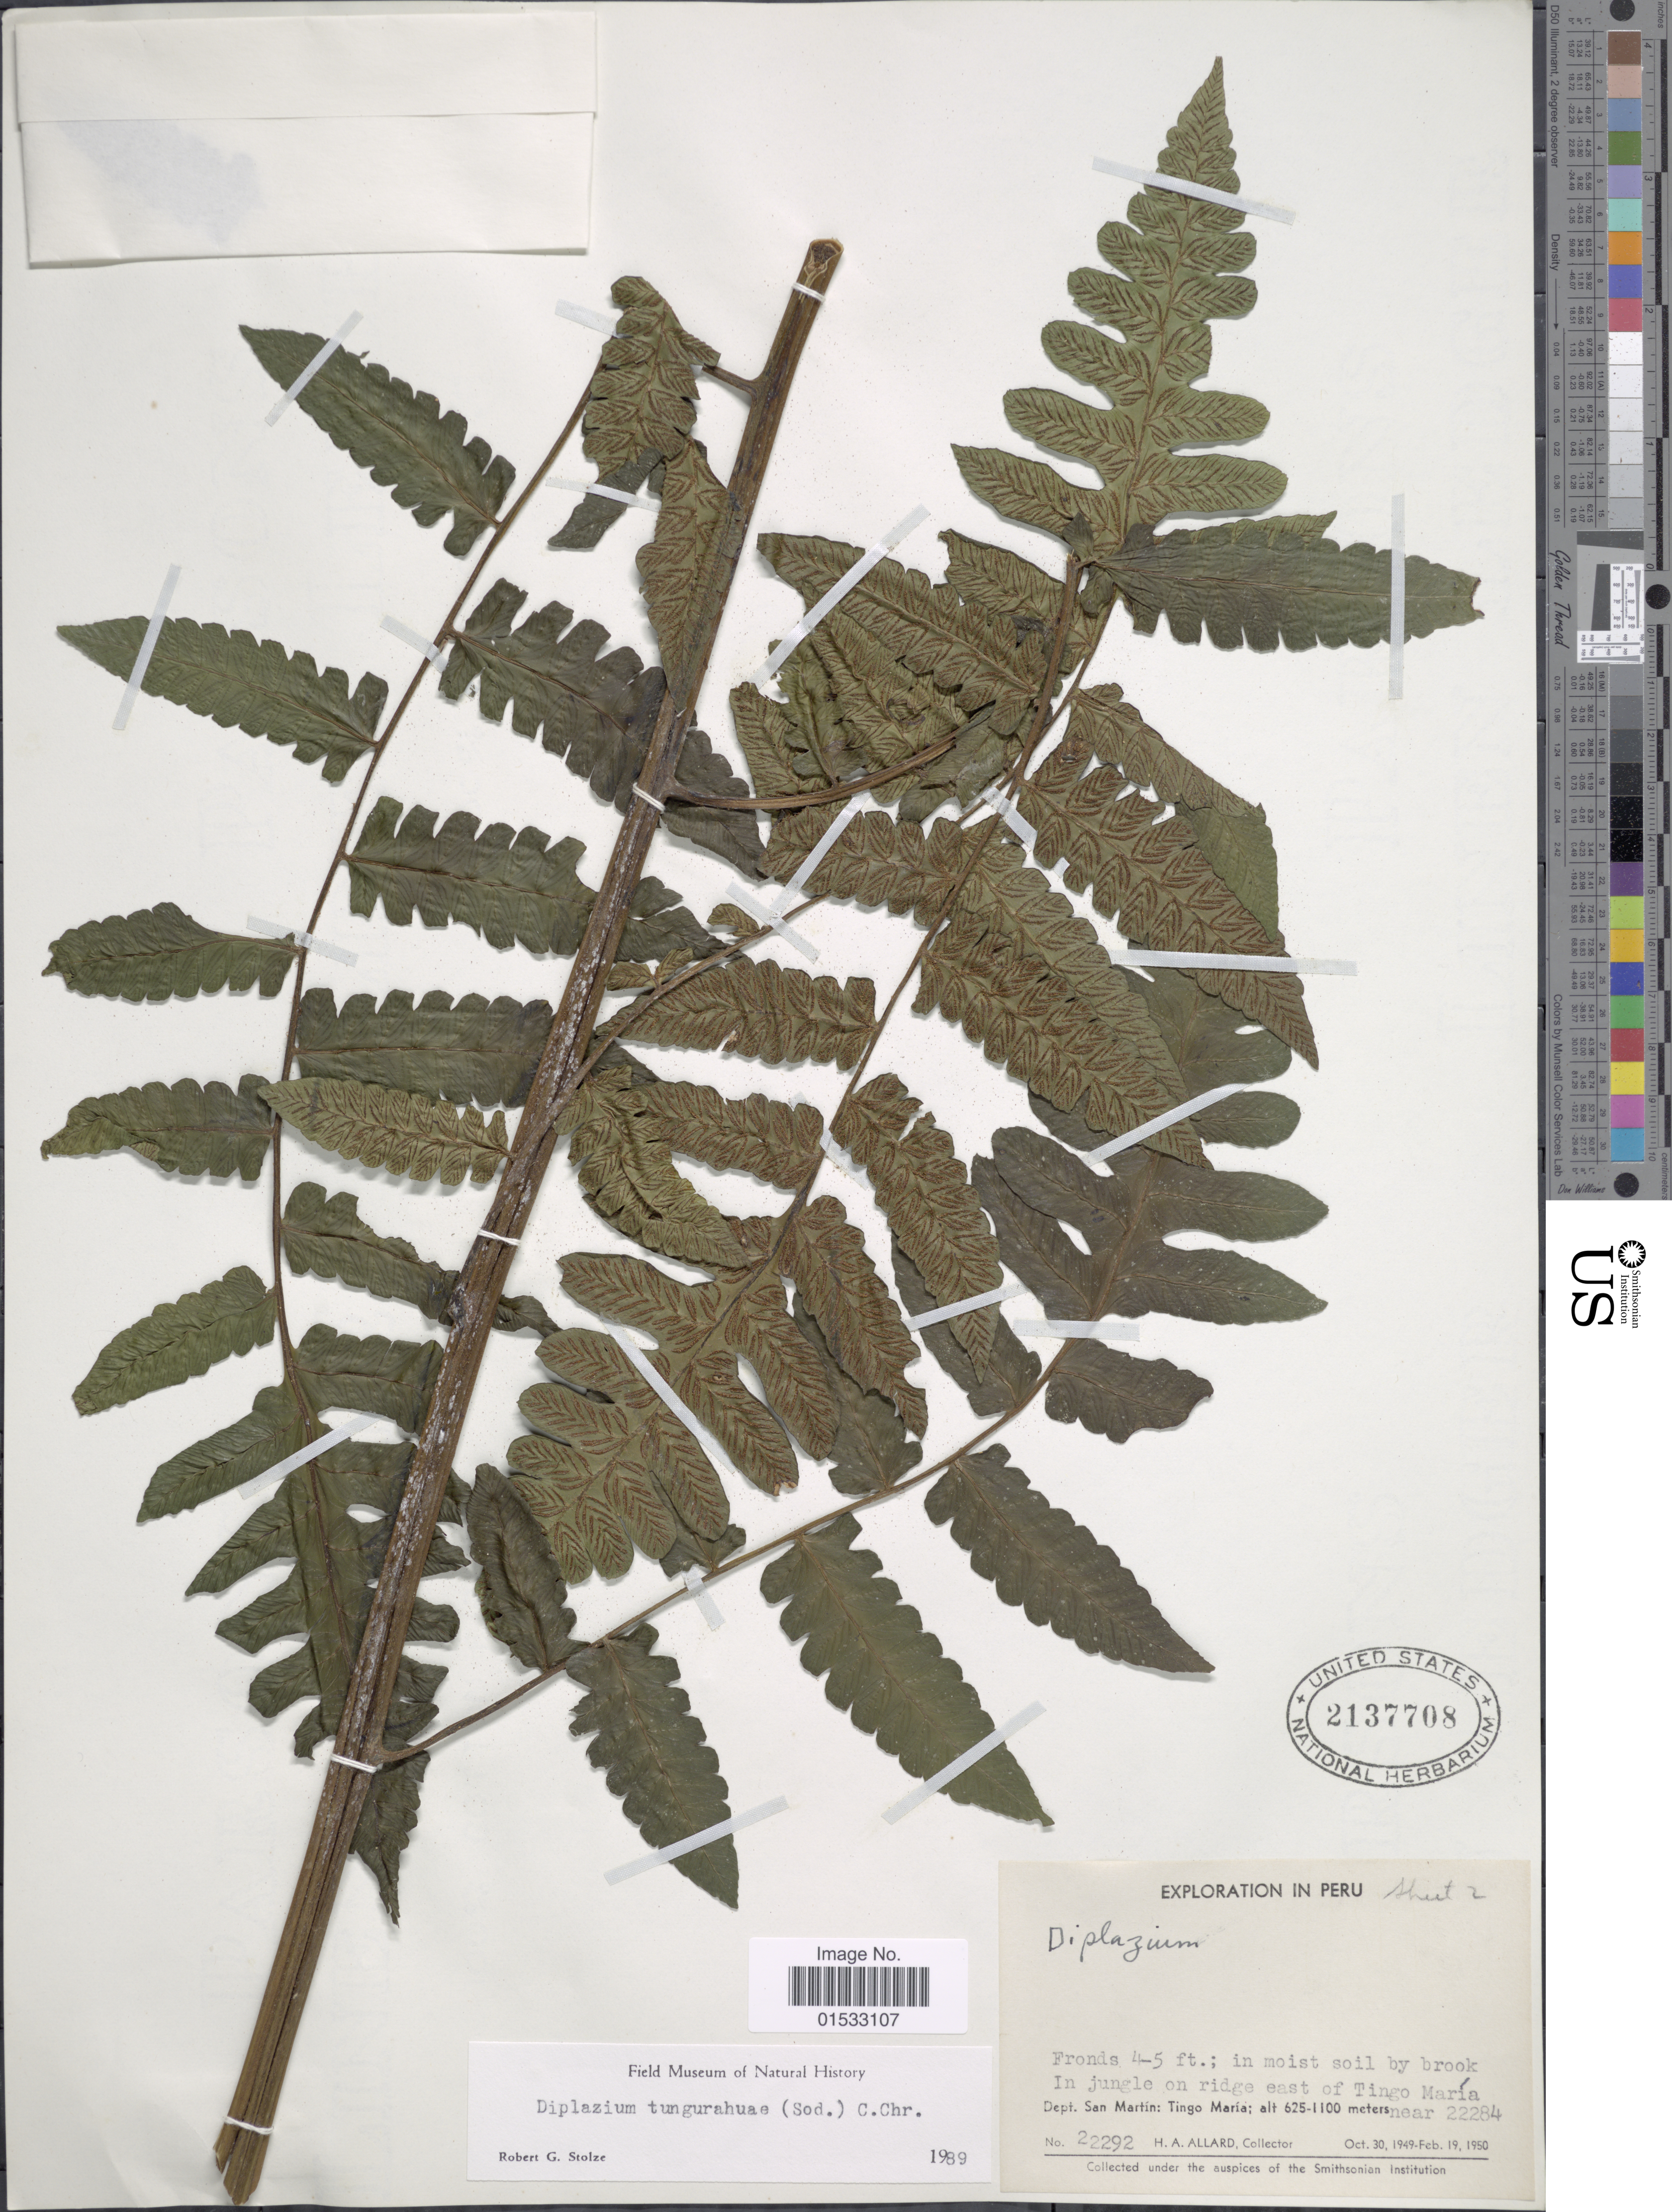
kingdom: Plantae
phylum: Tracheophyta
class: Polypodiopsida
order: Polypodiales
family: Athyriaceae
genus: Diplazium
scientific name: Diplazium striatum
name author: (L.) C. Presl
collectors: H. A. Allard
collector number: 22292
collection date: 1949-10-30/1950-02-19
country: Peru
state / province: San Martín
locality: In jungle on ridge east ofTingo María near 22284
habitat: in jungle on ridge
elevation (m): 625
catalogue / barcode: US 2137708